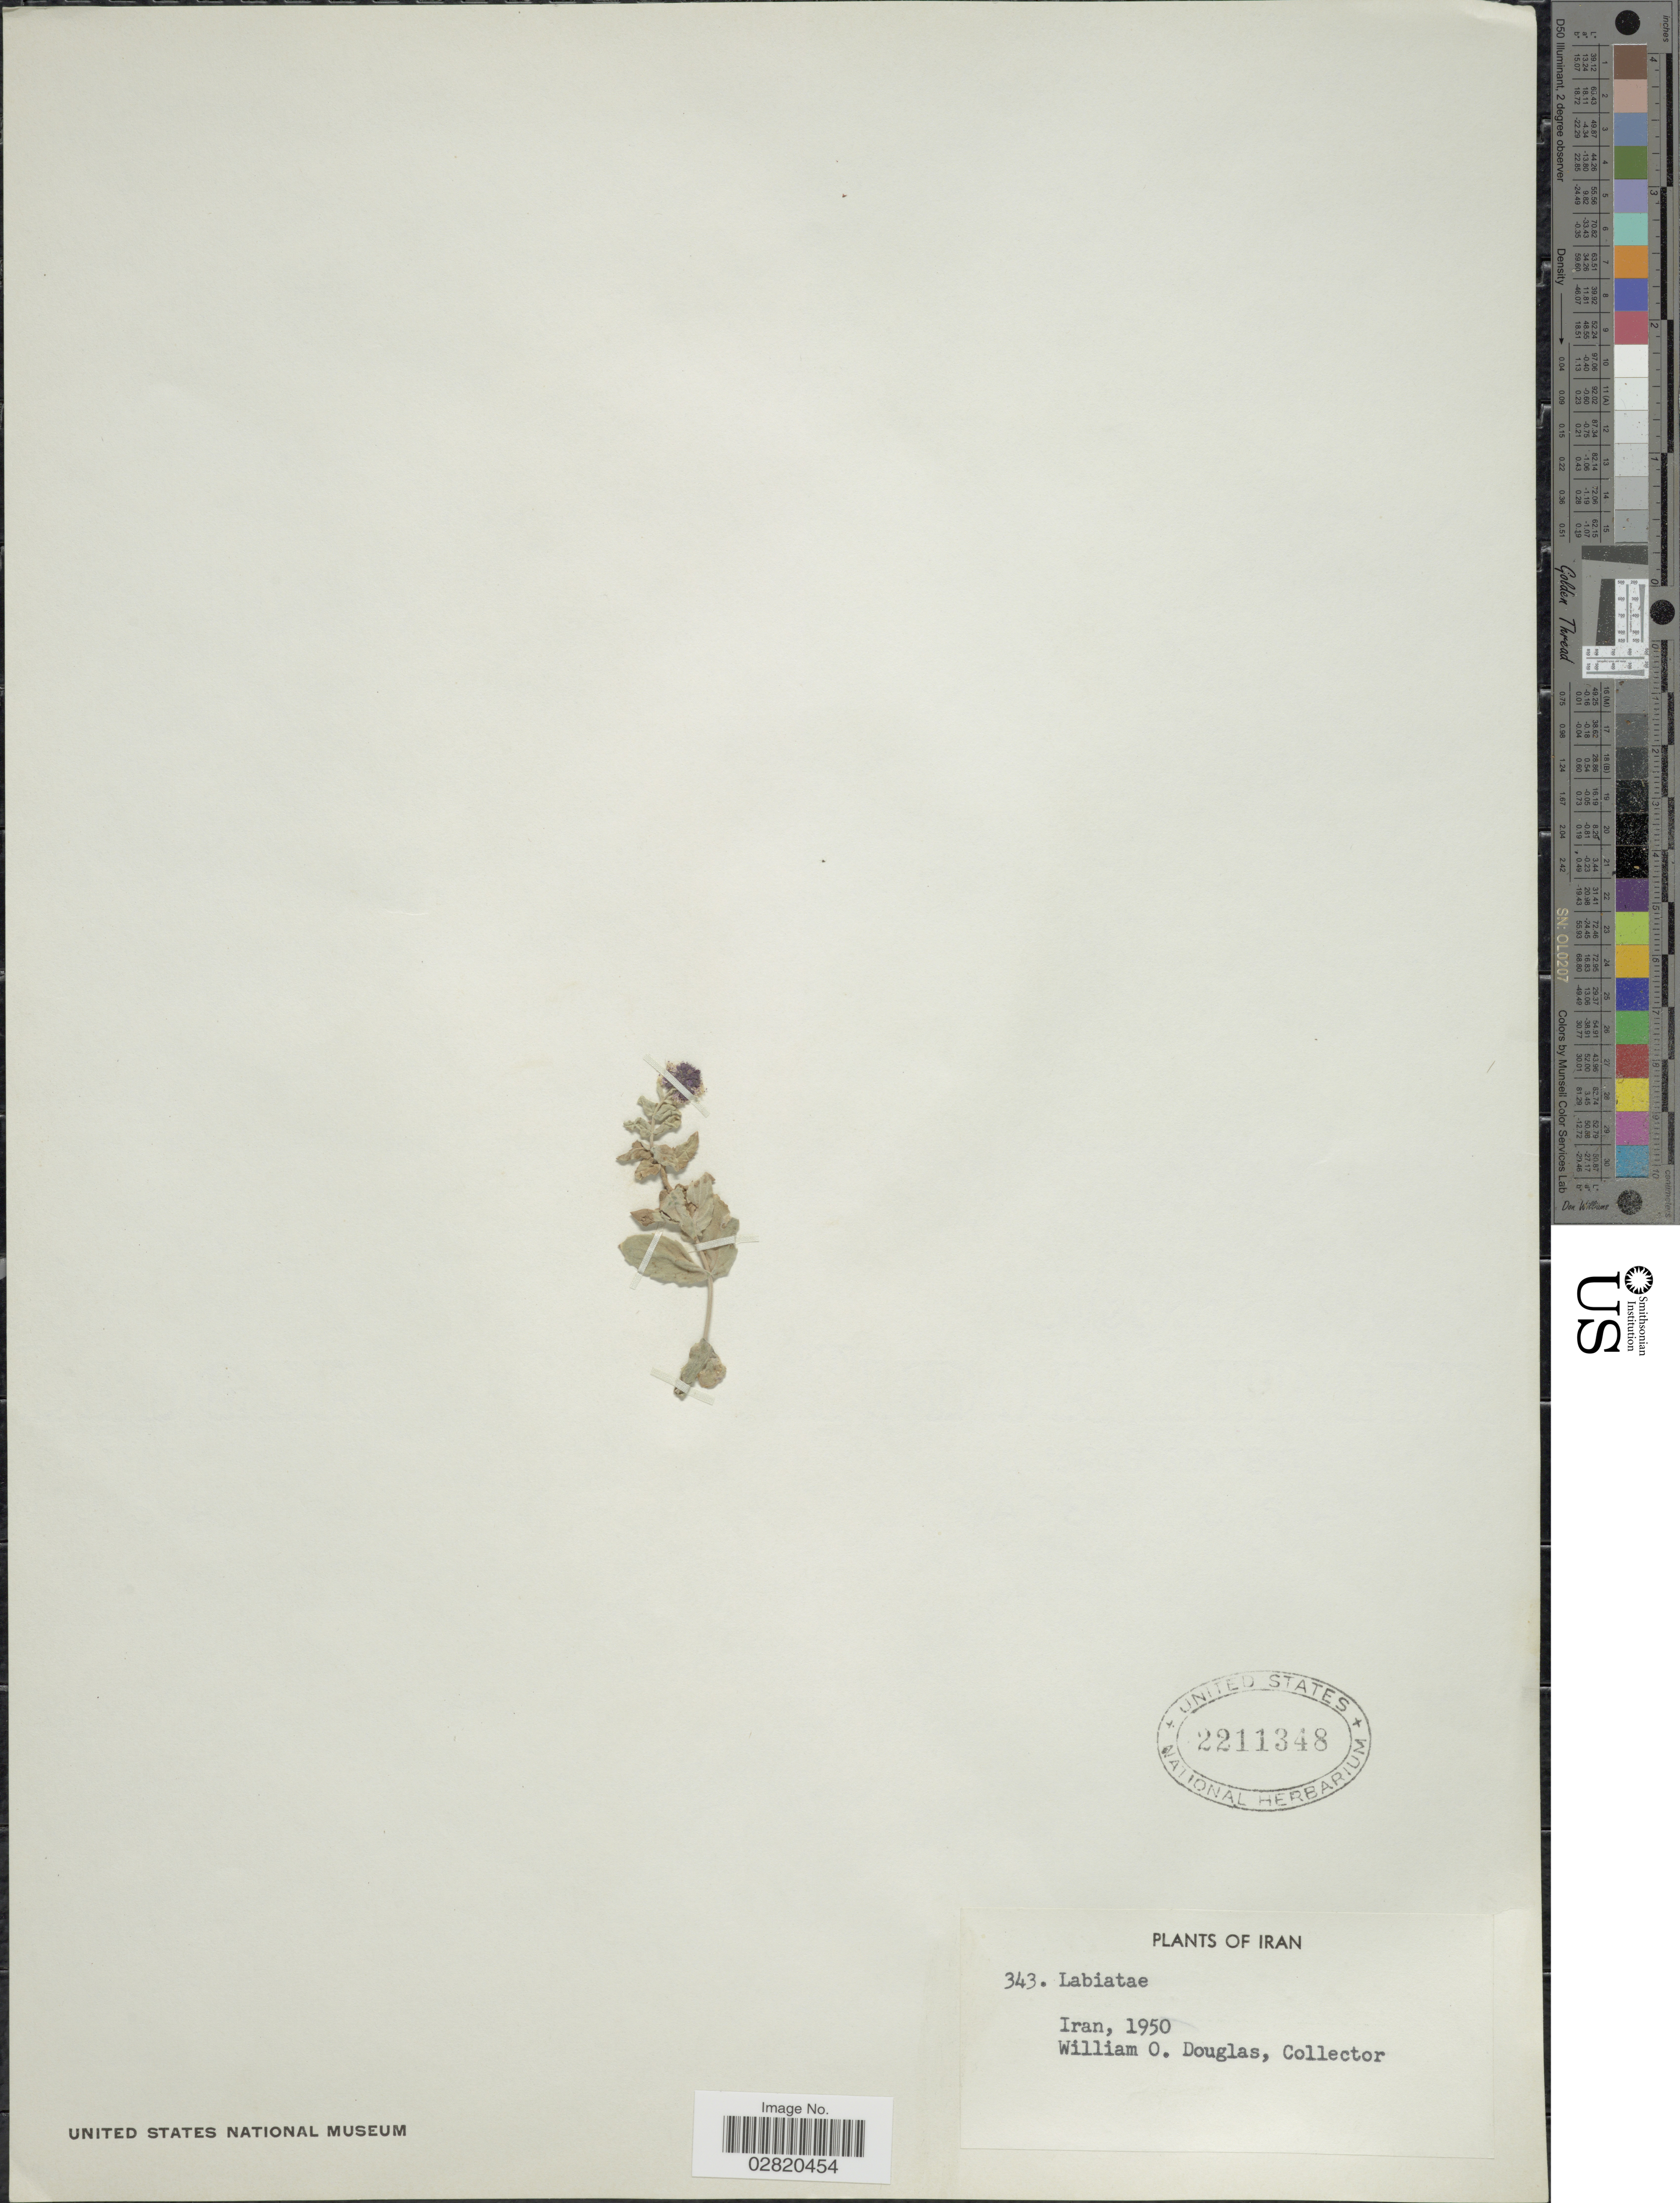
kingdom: Plantae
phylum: Tracheophyta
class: Magnoliopsida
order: Lamiales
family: Lamiaceae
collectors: W. Douglas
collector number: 343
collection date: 1950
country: Iran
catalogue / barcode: US 2211348